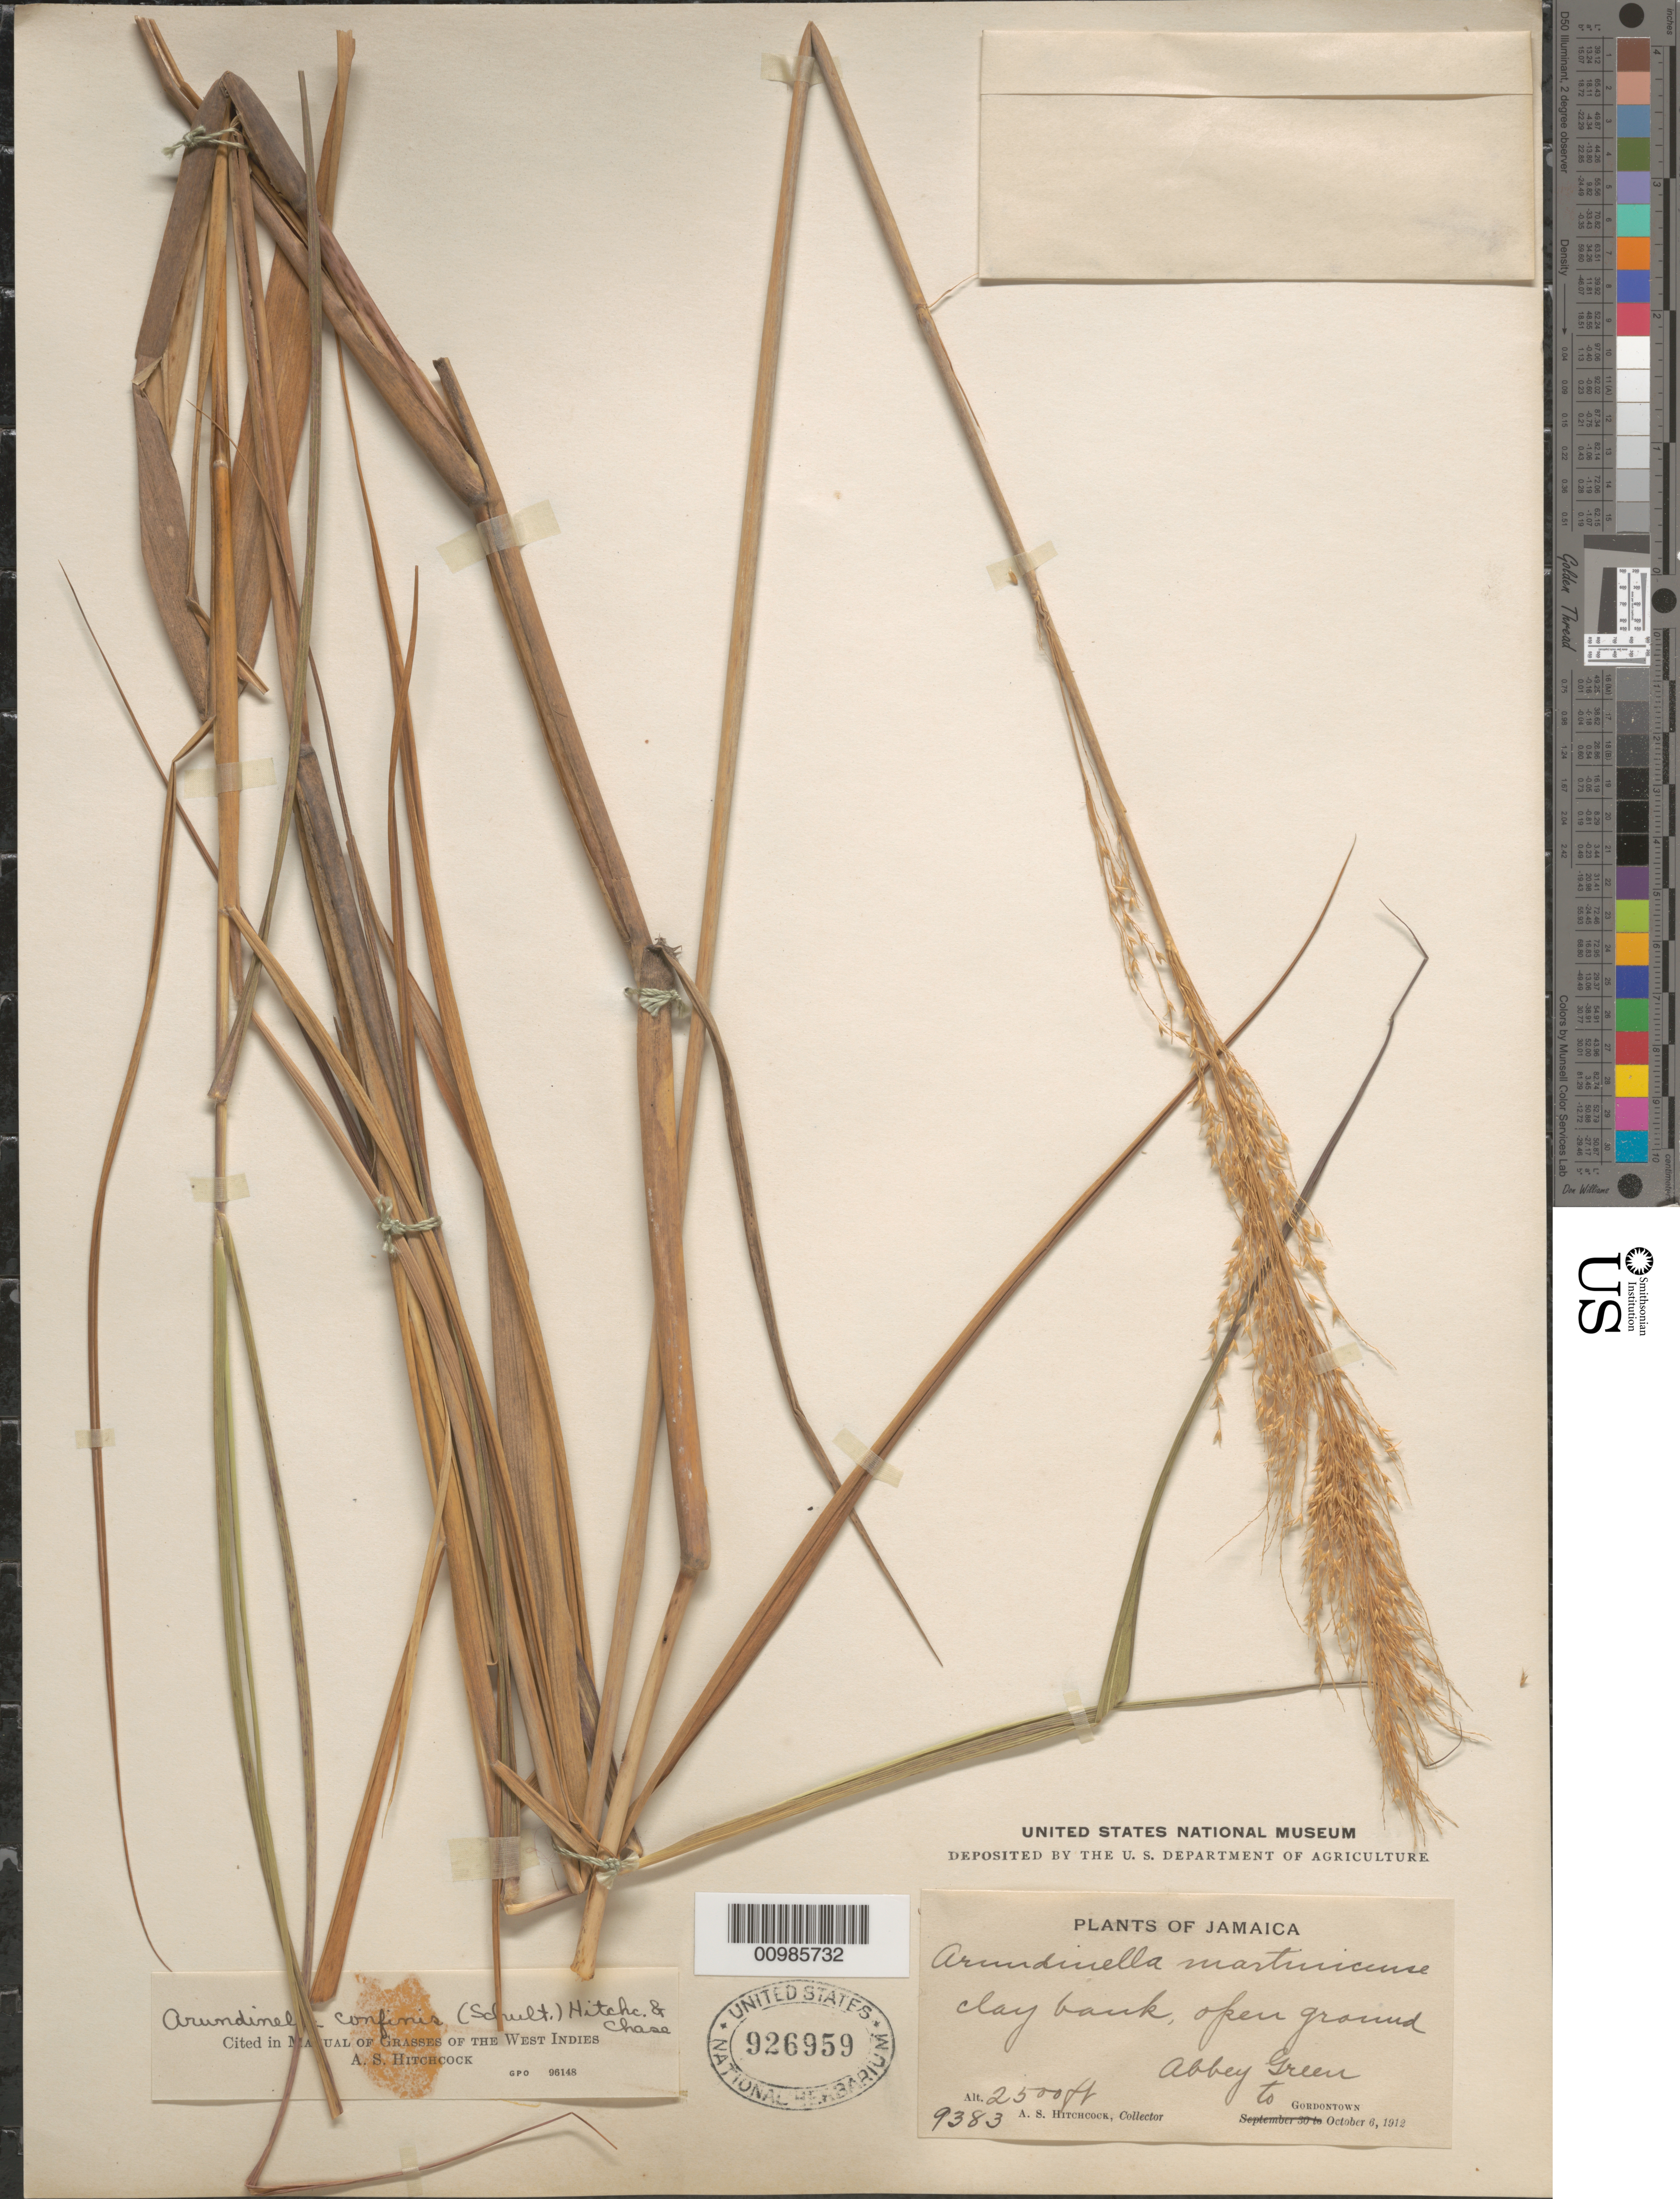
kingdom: Plantae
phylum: Tracheophyta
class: Liliopsida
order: Poales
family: Poaceae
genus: Arundinella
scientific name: Arundinella confinis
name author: (Schult.) Hitchc. & Chase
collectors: A. S. Hitchcock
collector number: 9383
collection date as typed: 06 Oct 1912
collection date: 1912-10-06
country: Jamaica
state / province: Saint Andrew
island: Jamaica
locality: Abbey Green to Gordontown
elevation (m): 762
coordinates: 0 N, 0 E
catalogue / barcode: US 926959